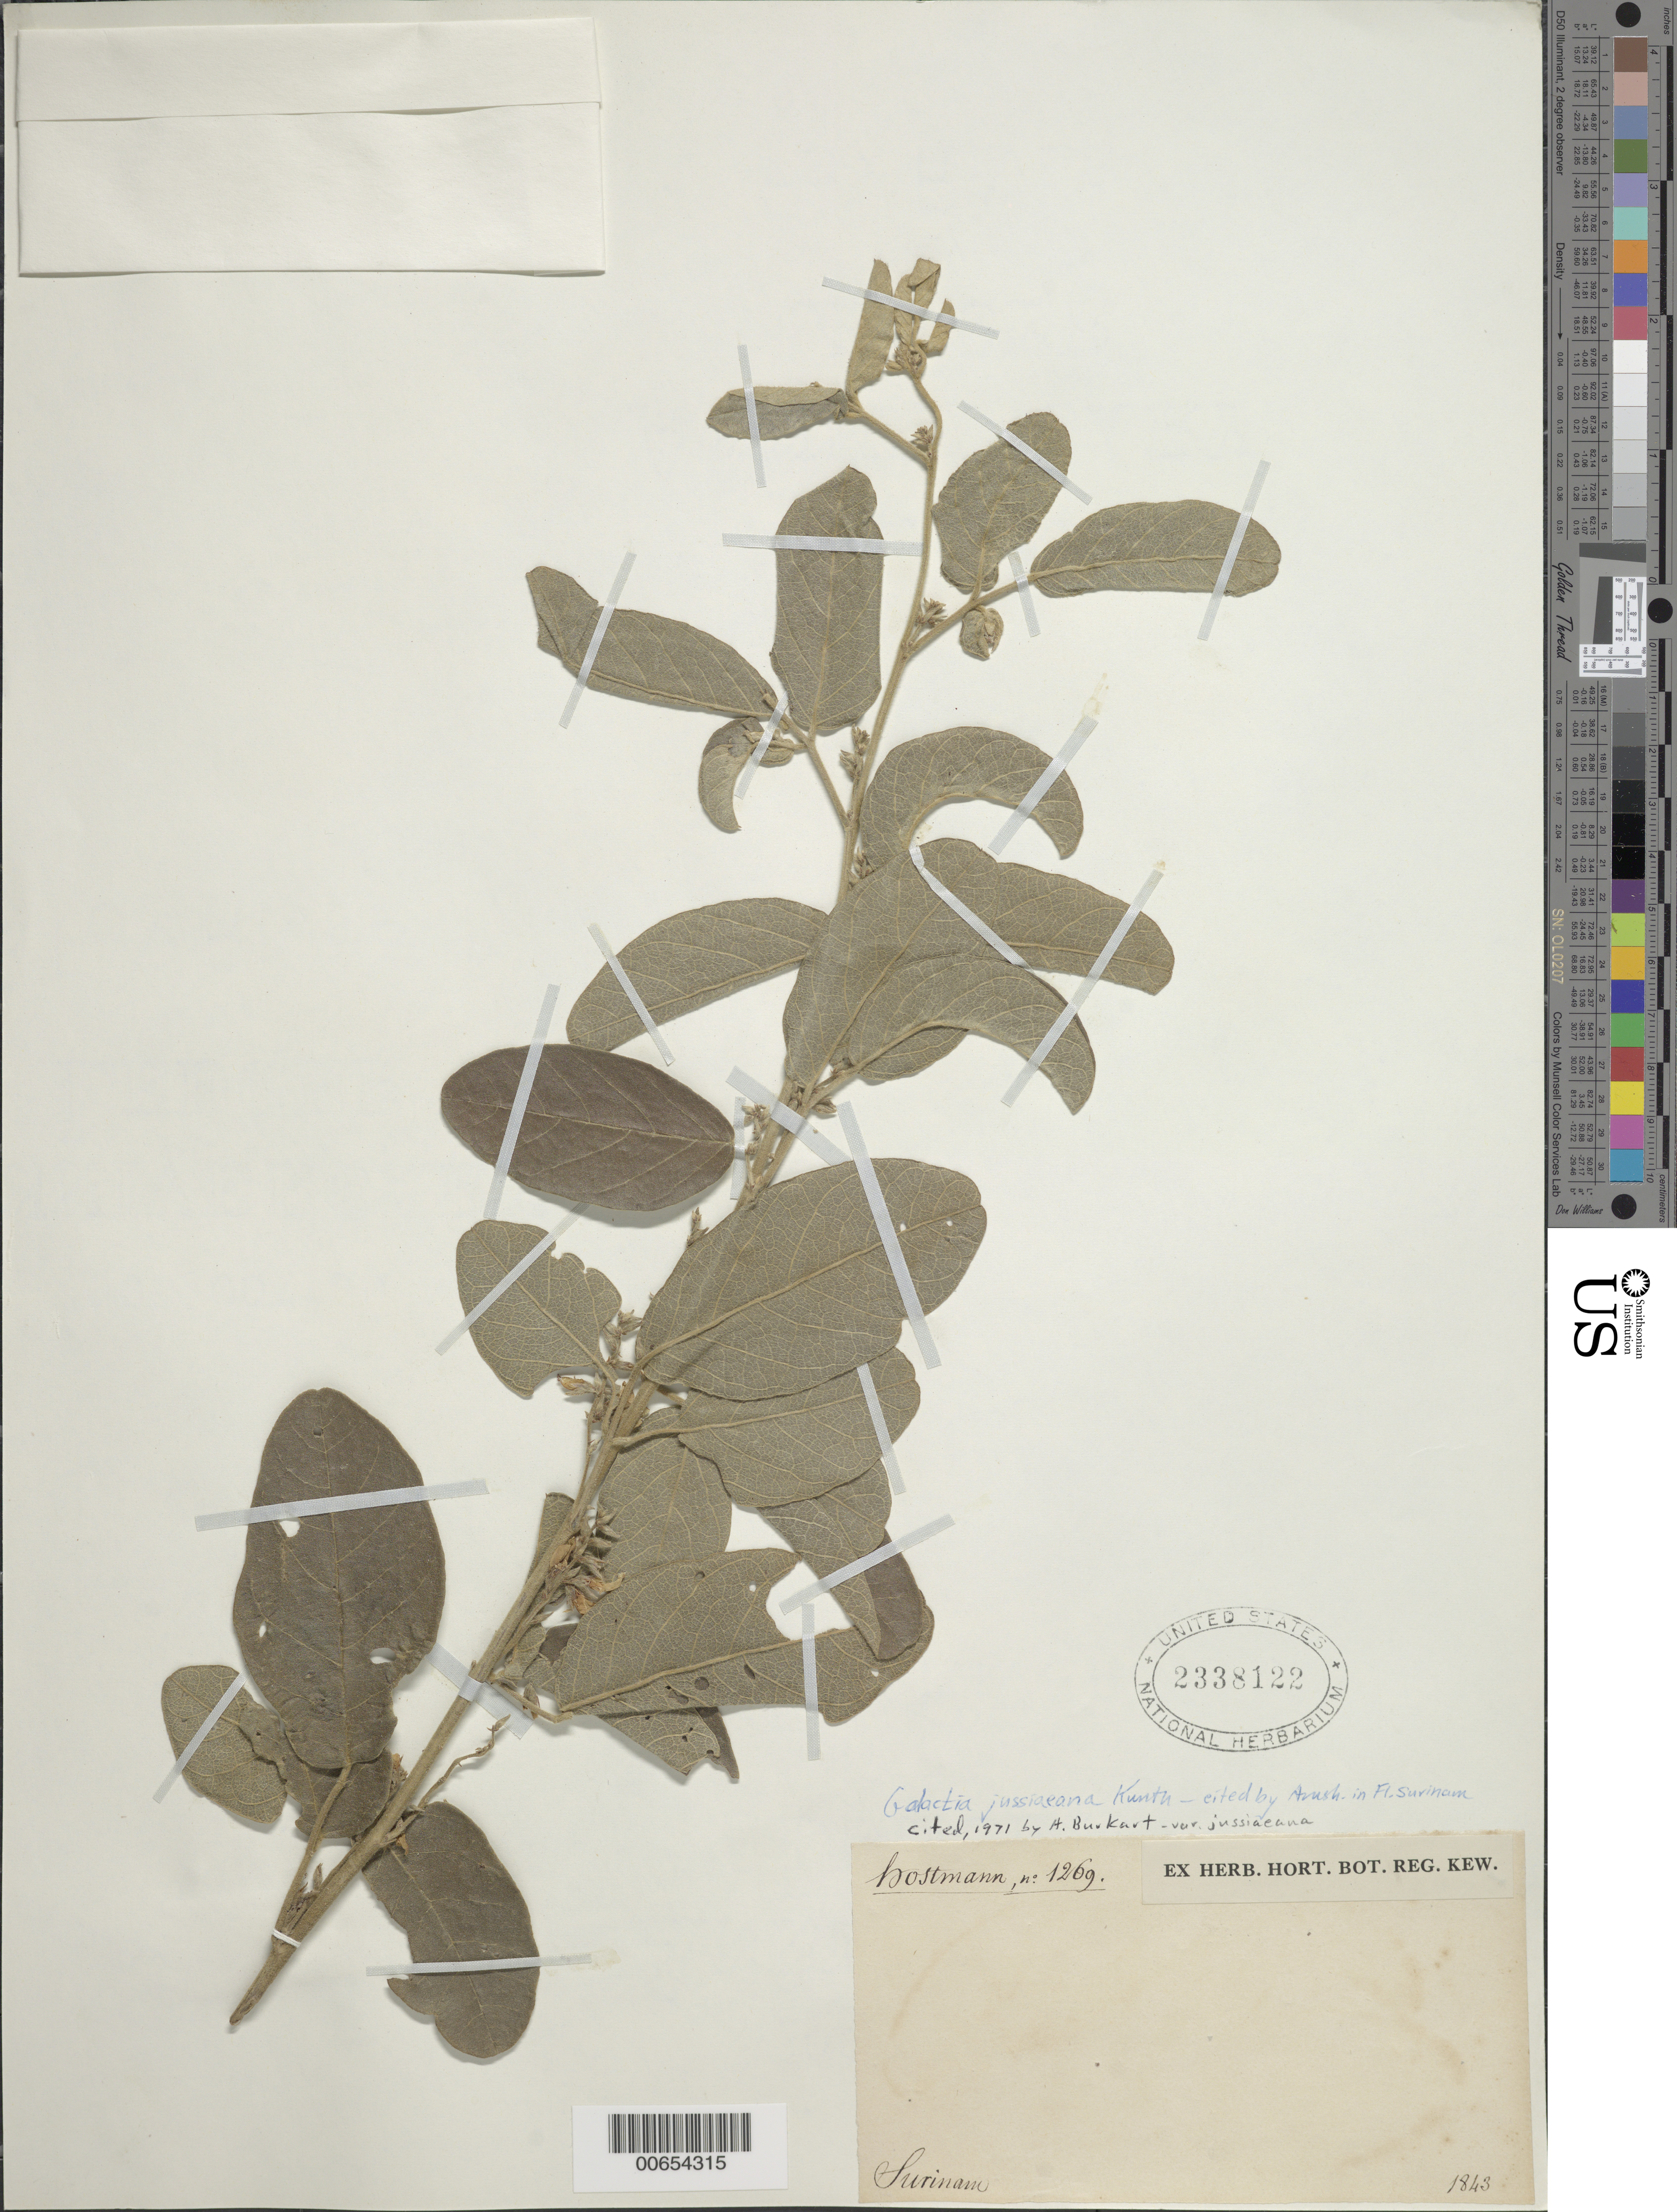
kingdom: Plantae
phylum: Tracheophyta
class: Magnoliopsida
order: Fabales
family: Fabaceae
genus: Galactia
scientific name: Galactia jussiaeana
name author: Kunth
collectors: F. Hostmann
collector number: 1269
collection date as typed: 1843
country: Suriname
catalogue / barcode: US 2338122